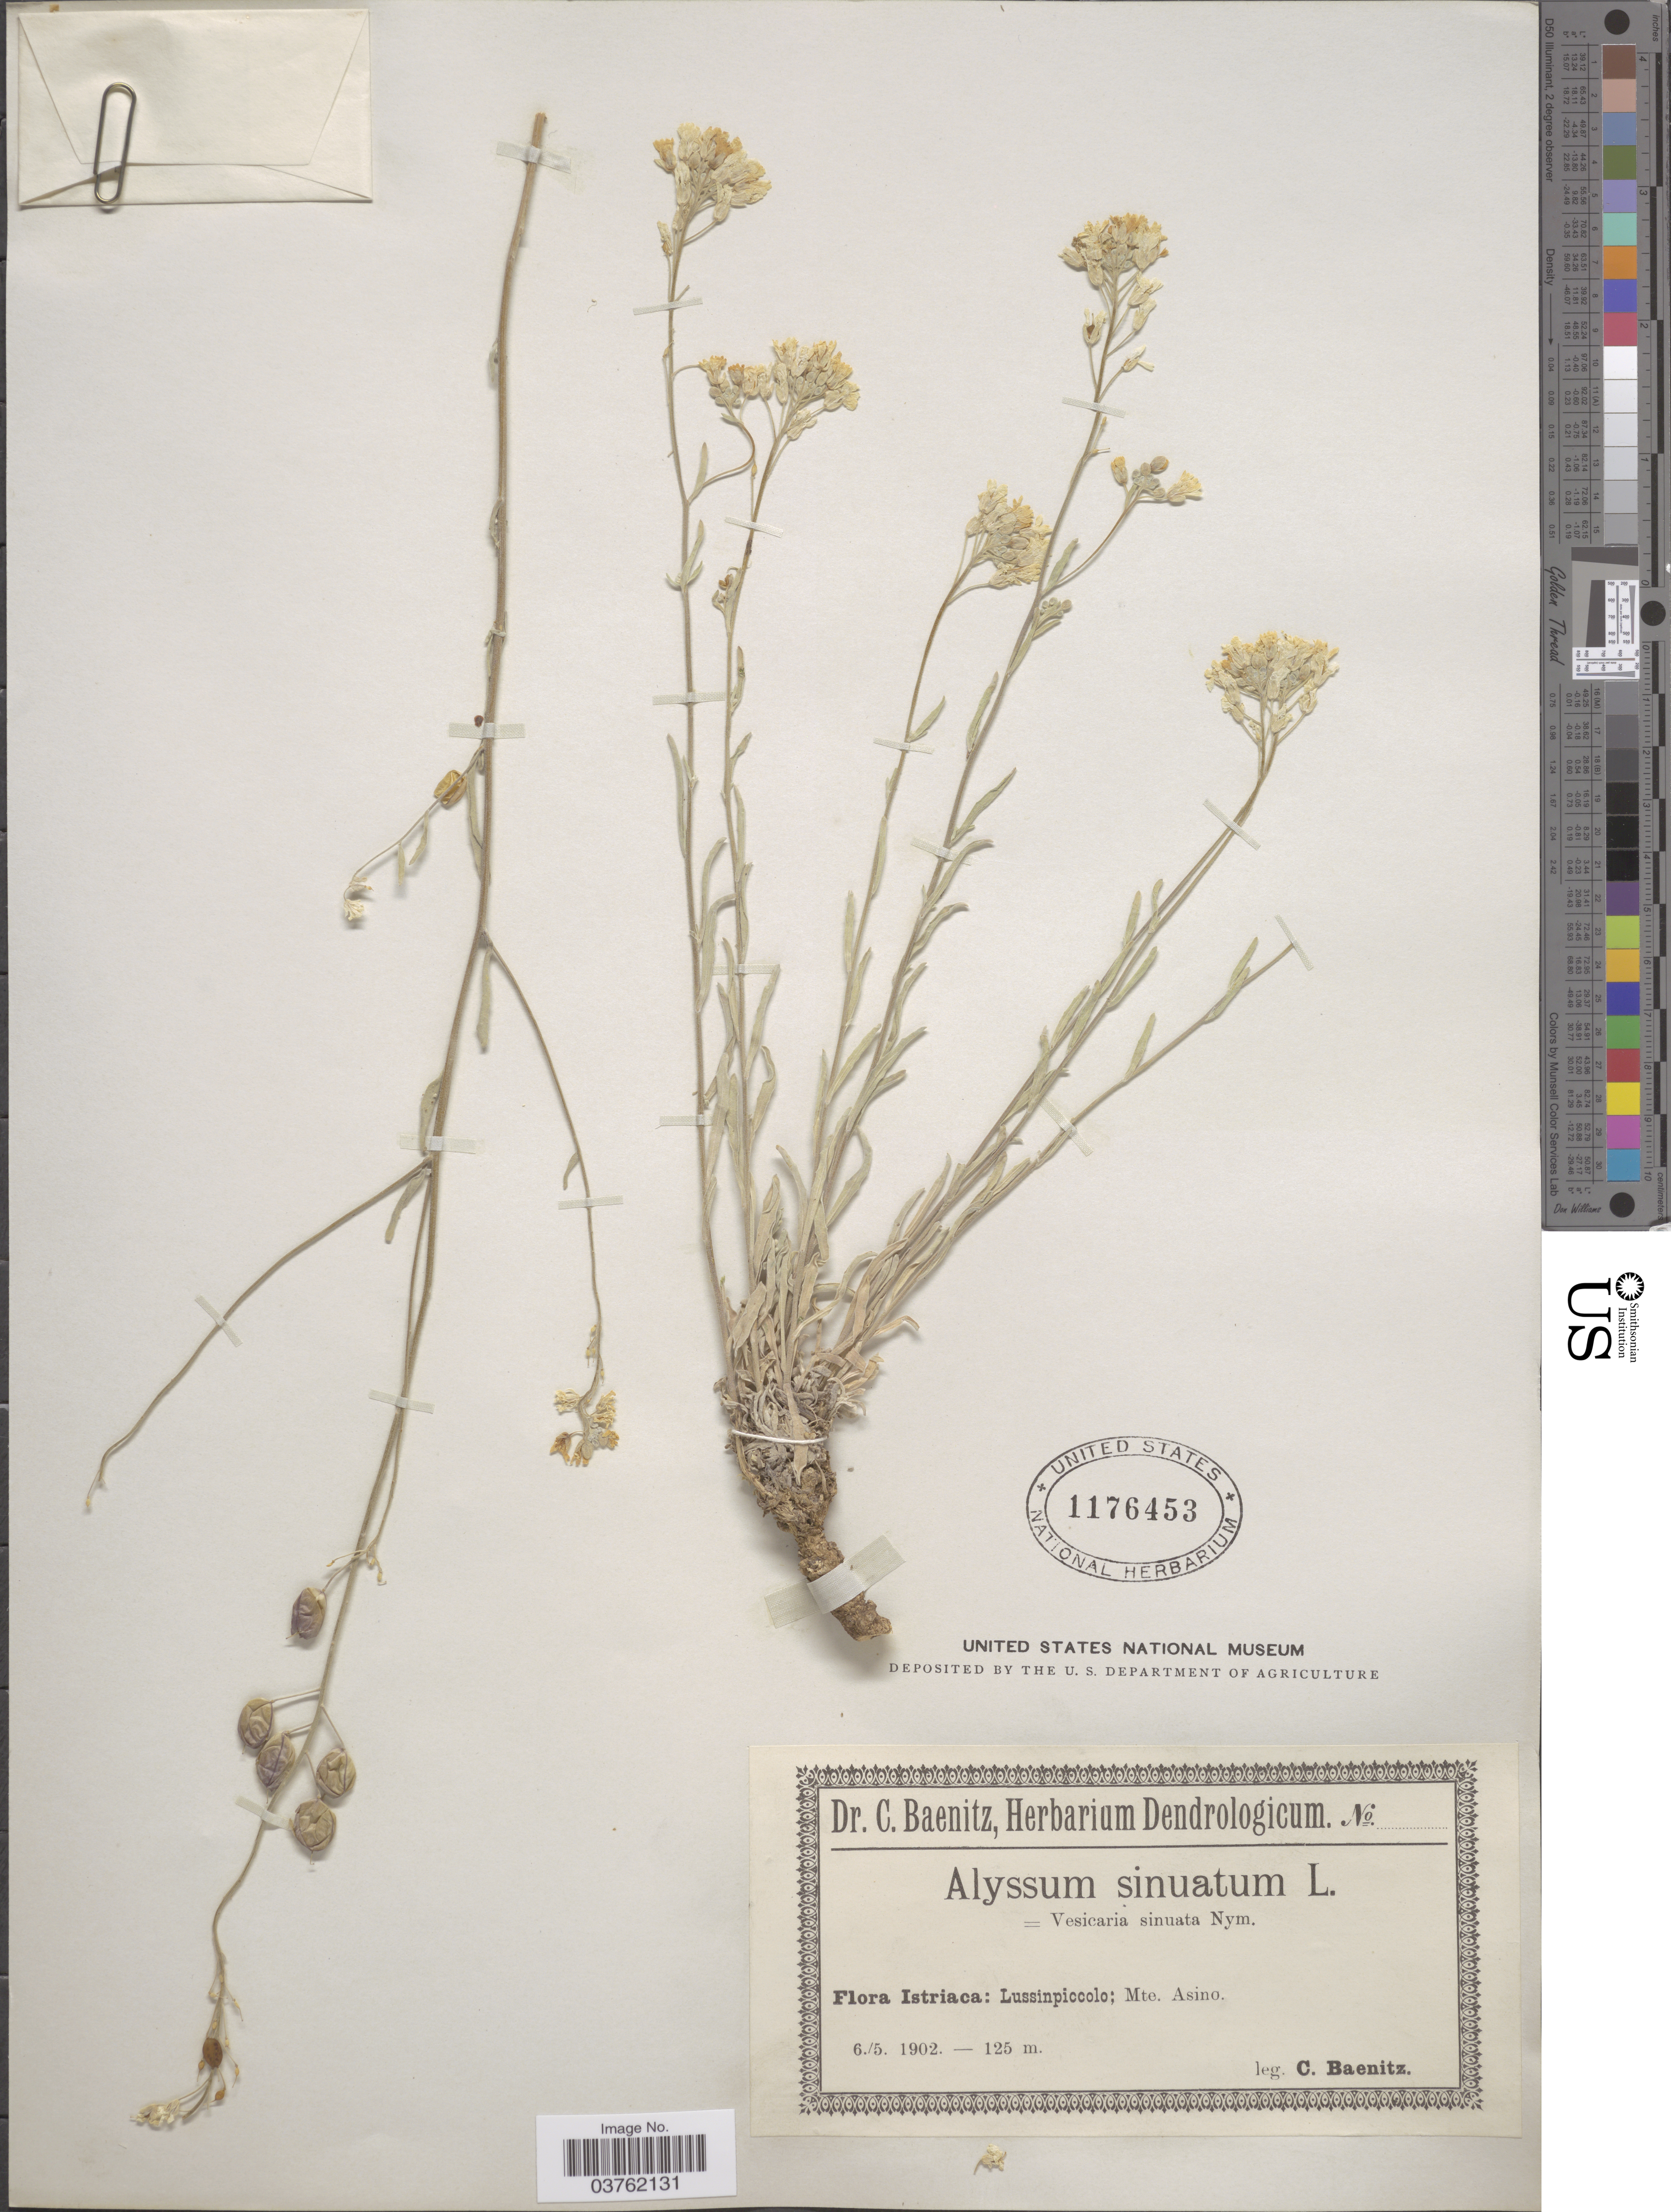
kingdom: Plantae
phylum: Tracheophyta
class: Magnoliopsida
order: Brassicales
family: Brassicaceae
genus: Alyssum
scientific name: Alyssum sinuatum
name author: L.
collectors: C. G. Baenitz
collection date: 1902-05-06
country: Croatia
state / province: Istria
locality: Lussinpiccolo; Mte. Asino.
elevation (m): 125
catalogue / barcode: US 1176453